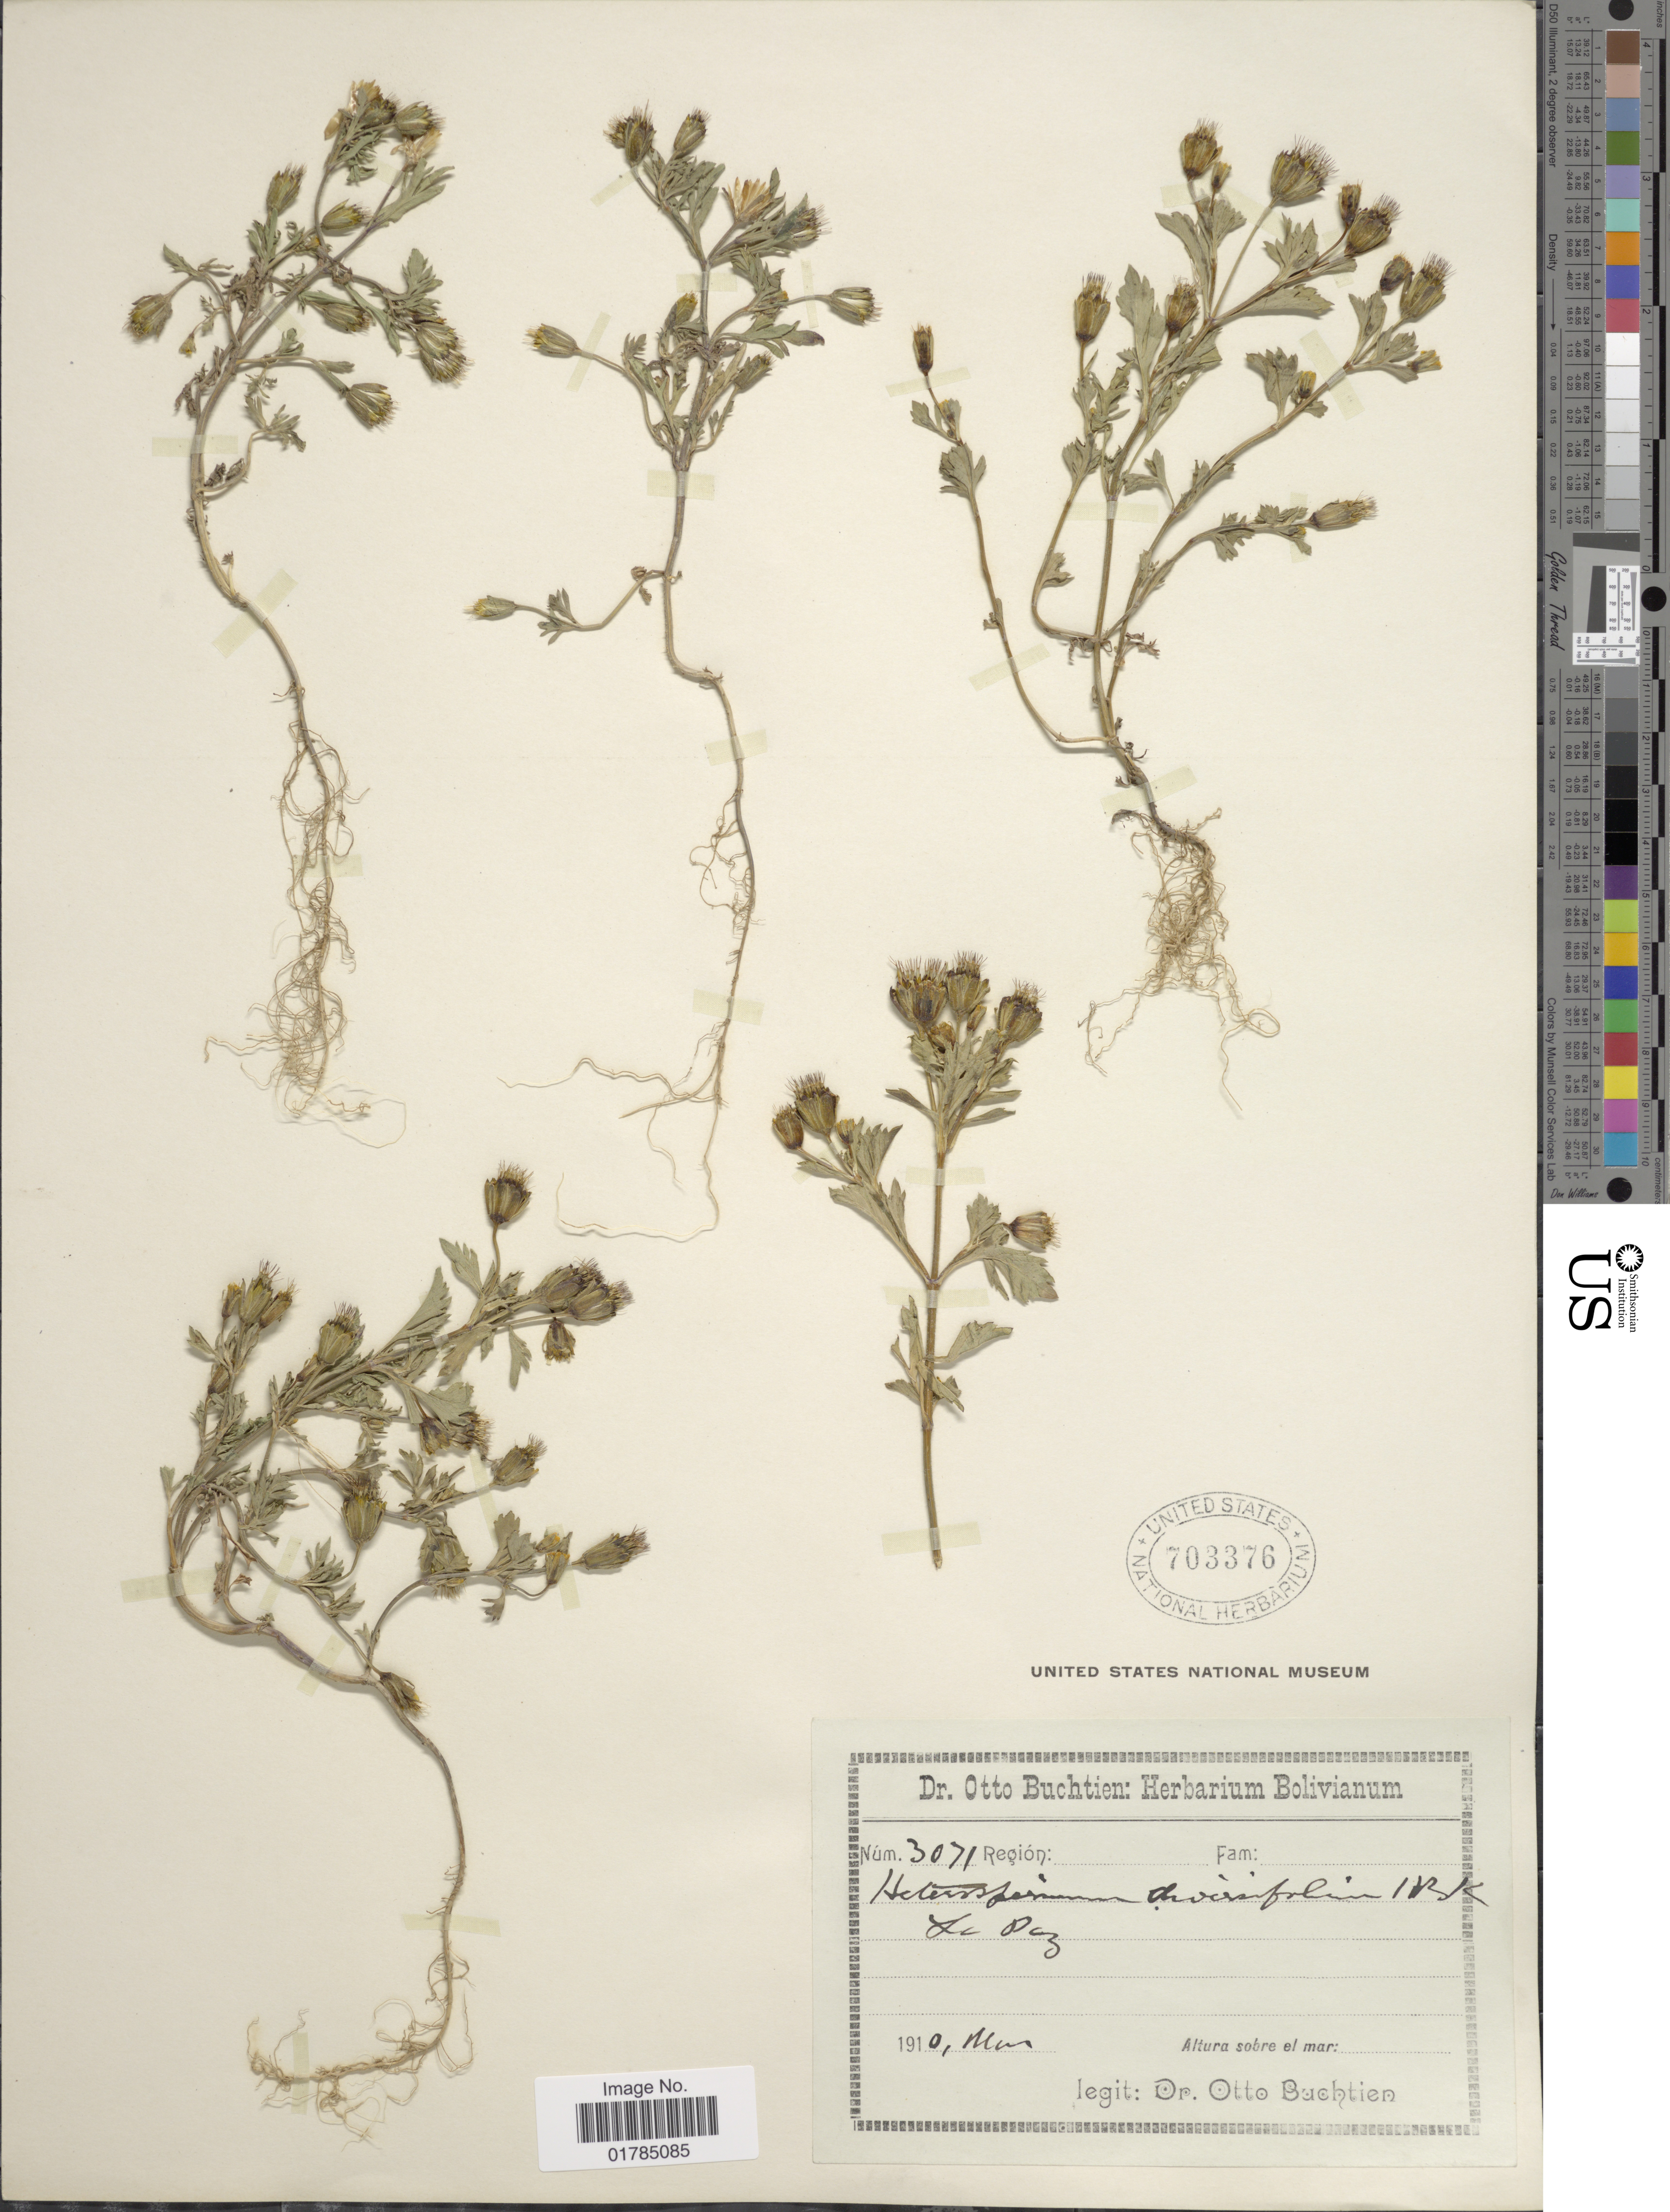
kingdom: Plantae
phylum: Tracheophyta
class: Magnoliopsida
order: Asterales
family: Asteraceae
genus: Heterosperma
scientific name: Heterosperma diversifolium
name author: Kunth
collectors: O. Buchtien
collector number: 3071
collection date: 1910-03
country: Bolivia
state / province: La Paz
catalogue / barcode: US 703376